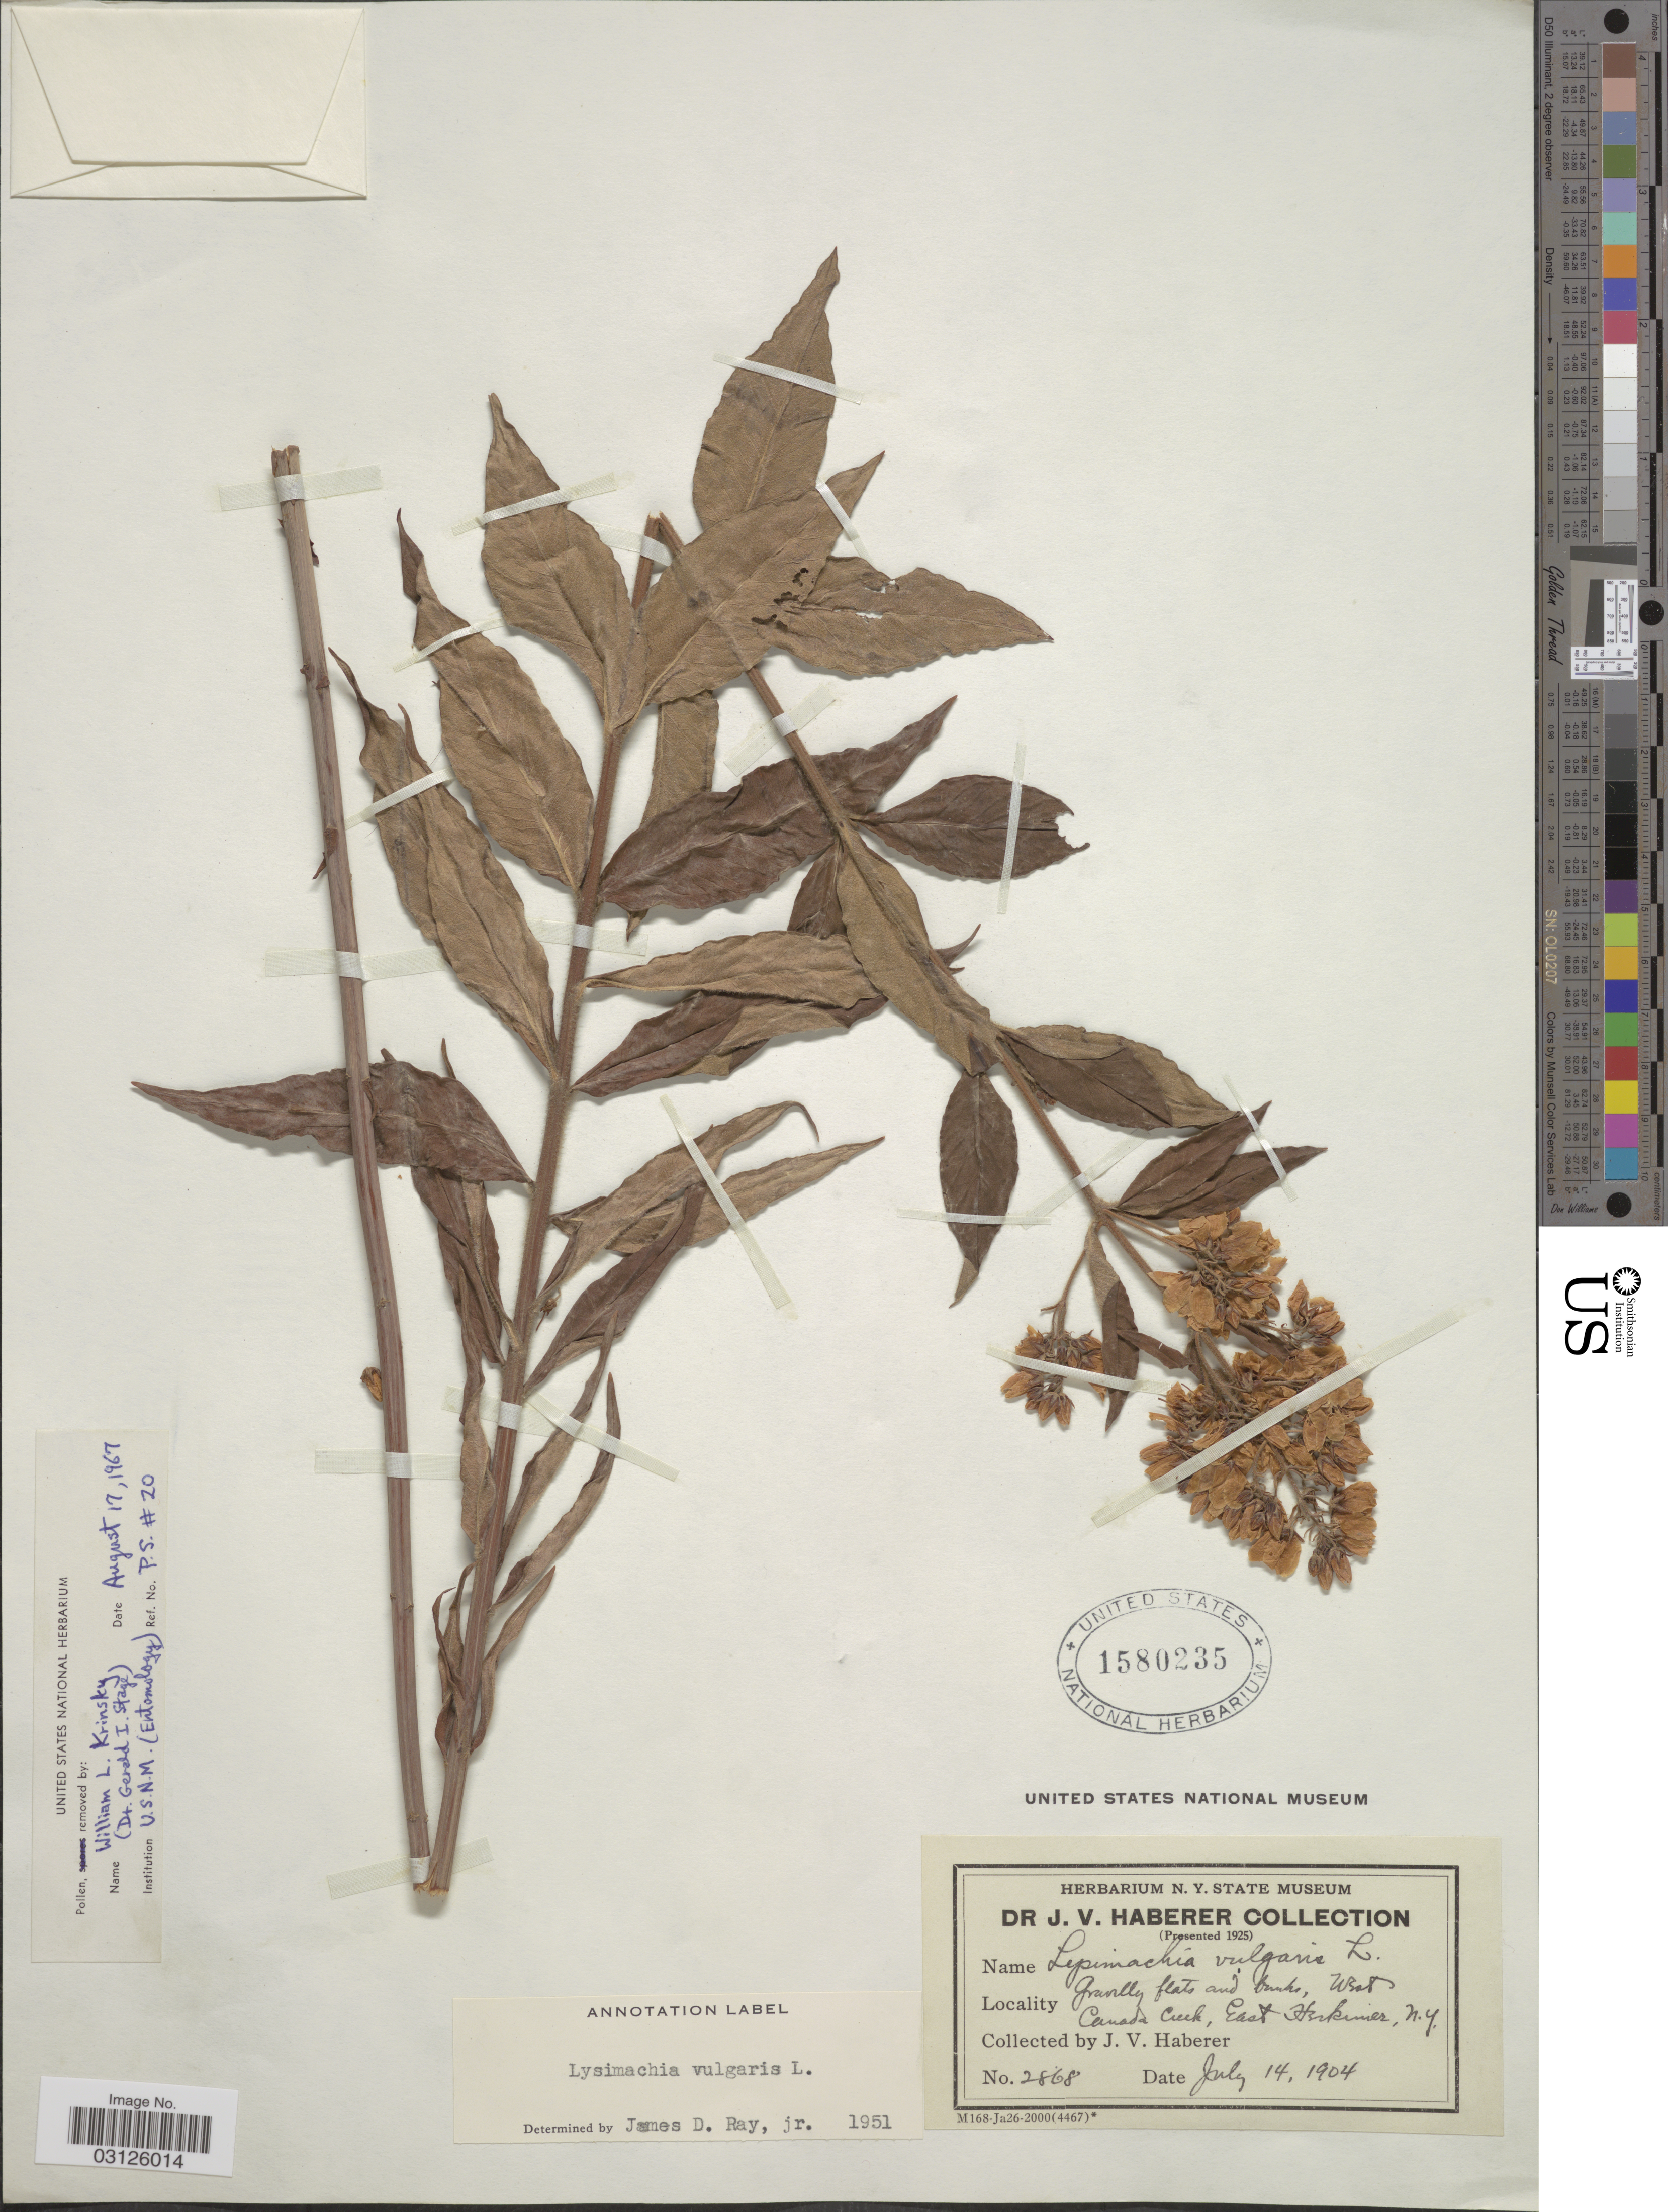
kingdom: Plantae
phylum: Tracheophyta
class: Magnoliopsida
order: Ericales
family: Primulaceae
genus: Lysimachia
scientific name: Lysimachia vulgaris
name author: L.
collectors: J. V. Haberer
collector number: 2868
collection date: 1904-07-14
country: United States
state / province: New York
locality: Gravelly flats and banks, West Canada Creek, East Herkimer.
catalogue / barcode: US 1580235